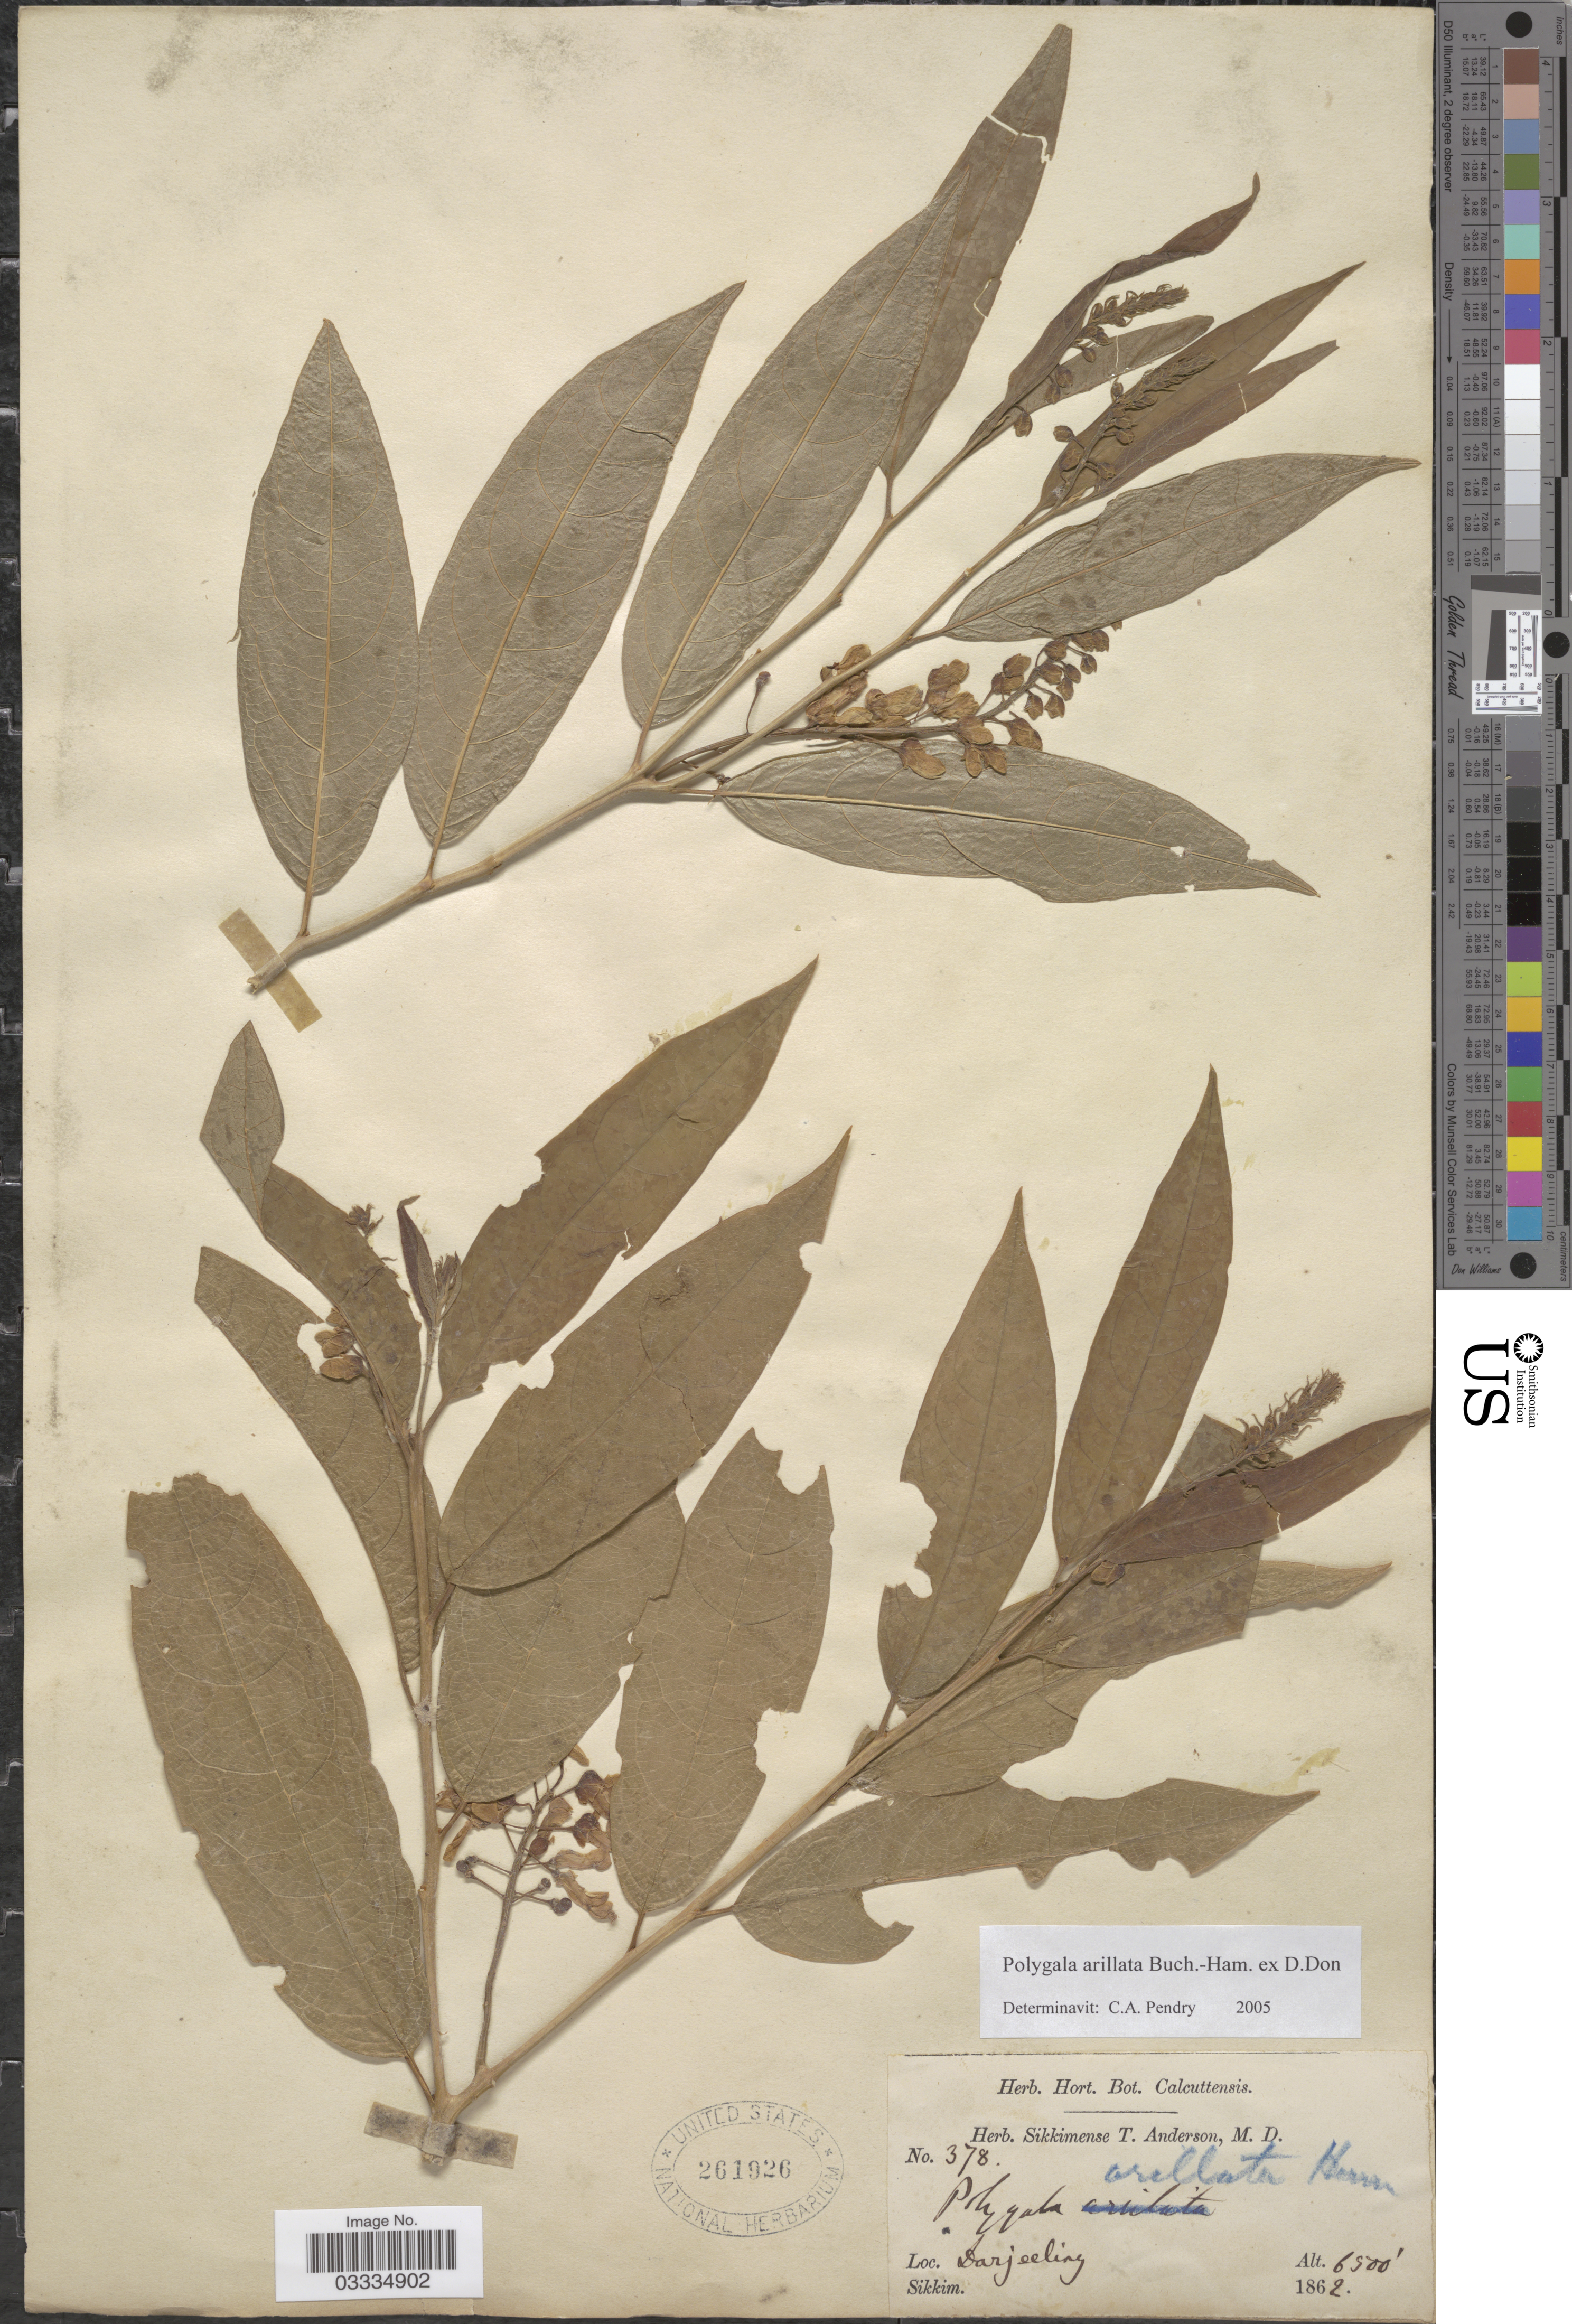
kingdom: Plantae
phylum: Tracheophyta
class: Magnoliopsida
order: Fabales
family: Polygalaceae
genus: Polygala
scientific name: Polygala arillata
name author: Buch.-Ham. ex D. Don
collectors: T. Anderson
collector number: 378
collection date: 1862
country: India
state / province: Sikkim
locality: Darjeeling.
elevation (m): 1981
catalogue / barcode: US 261926